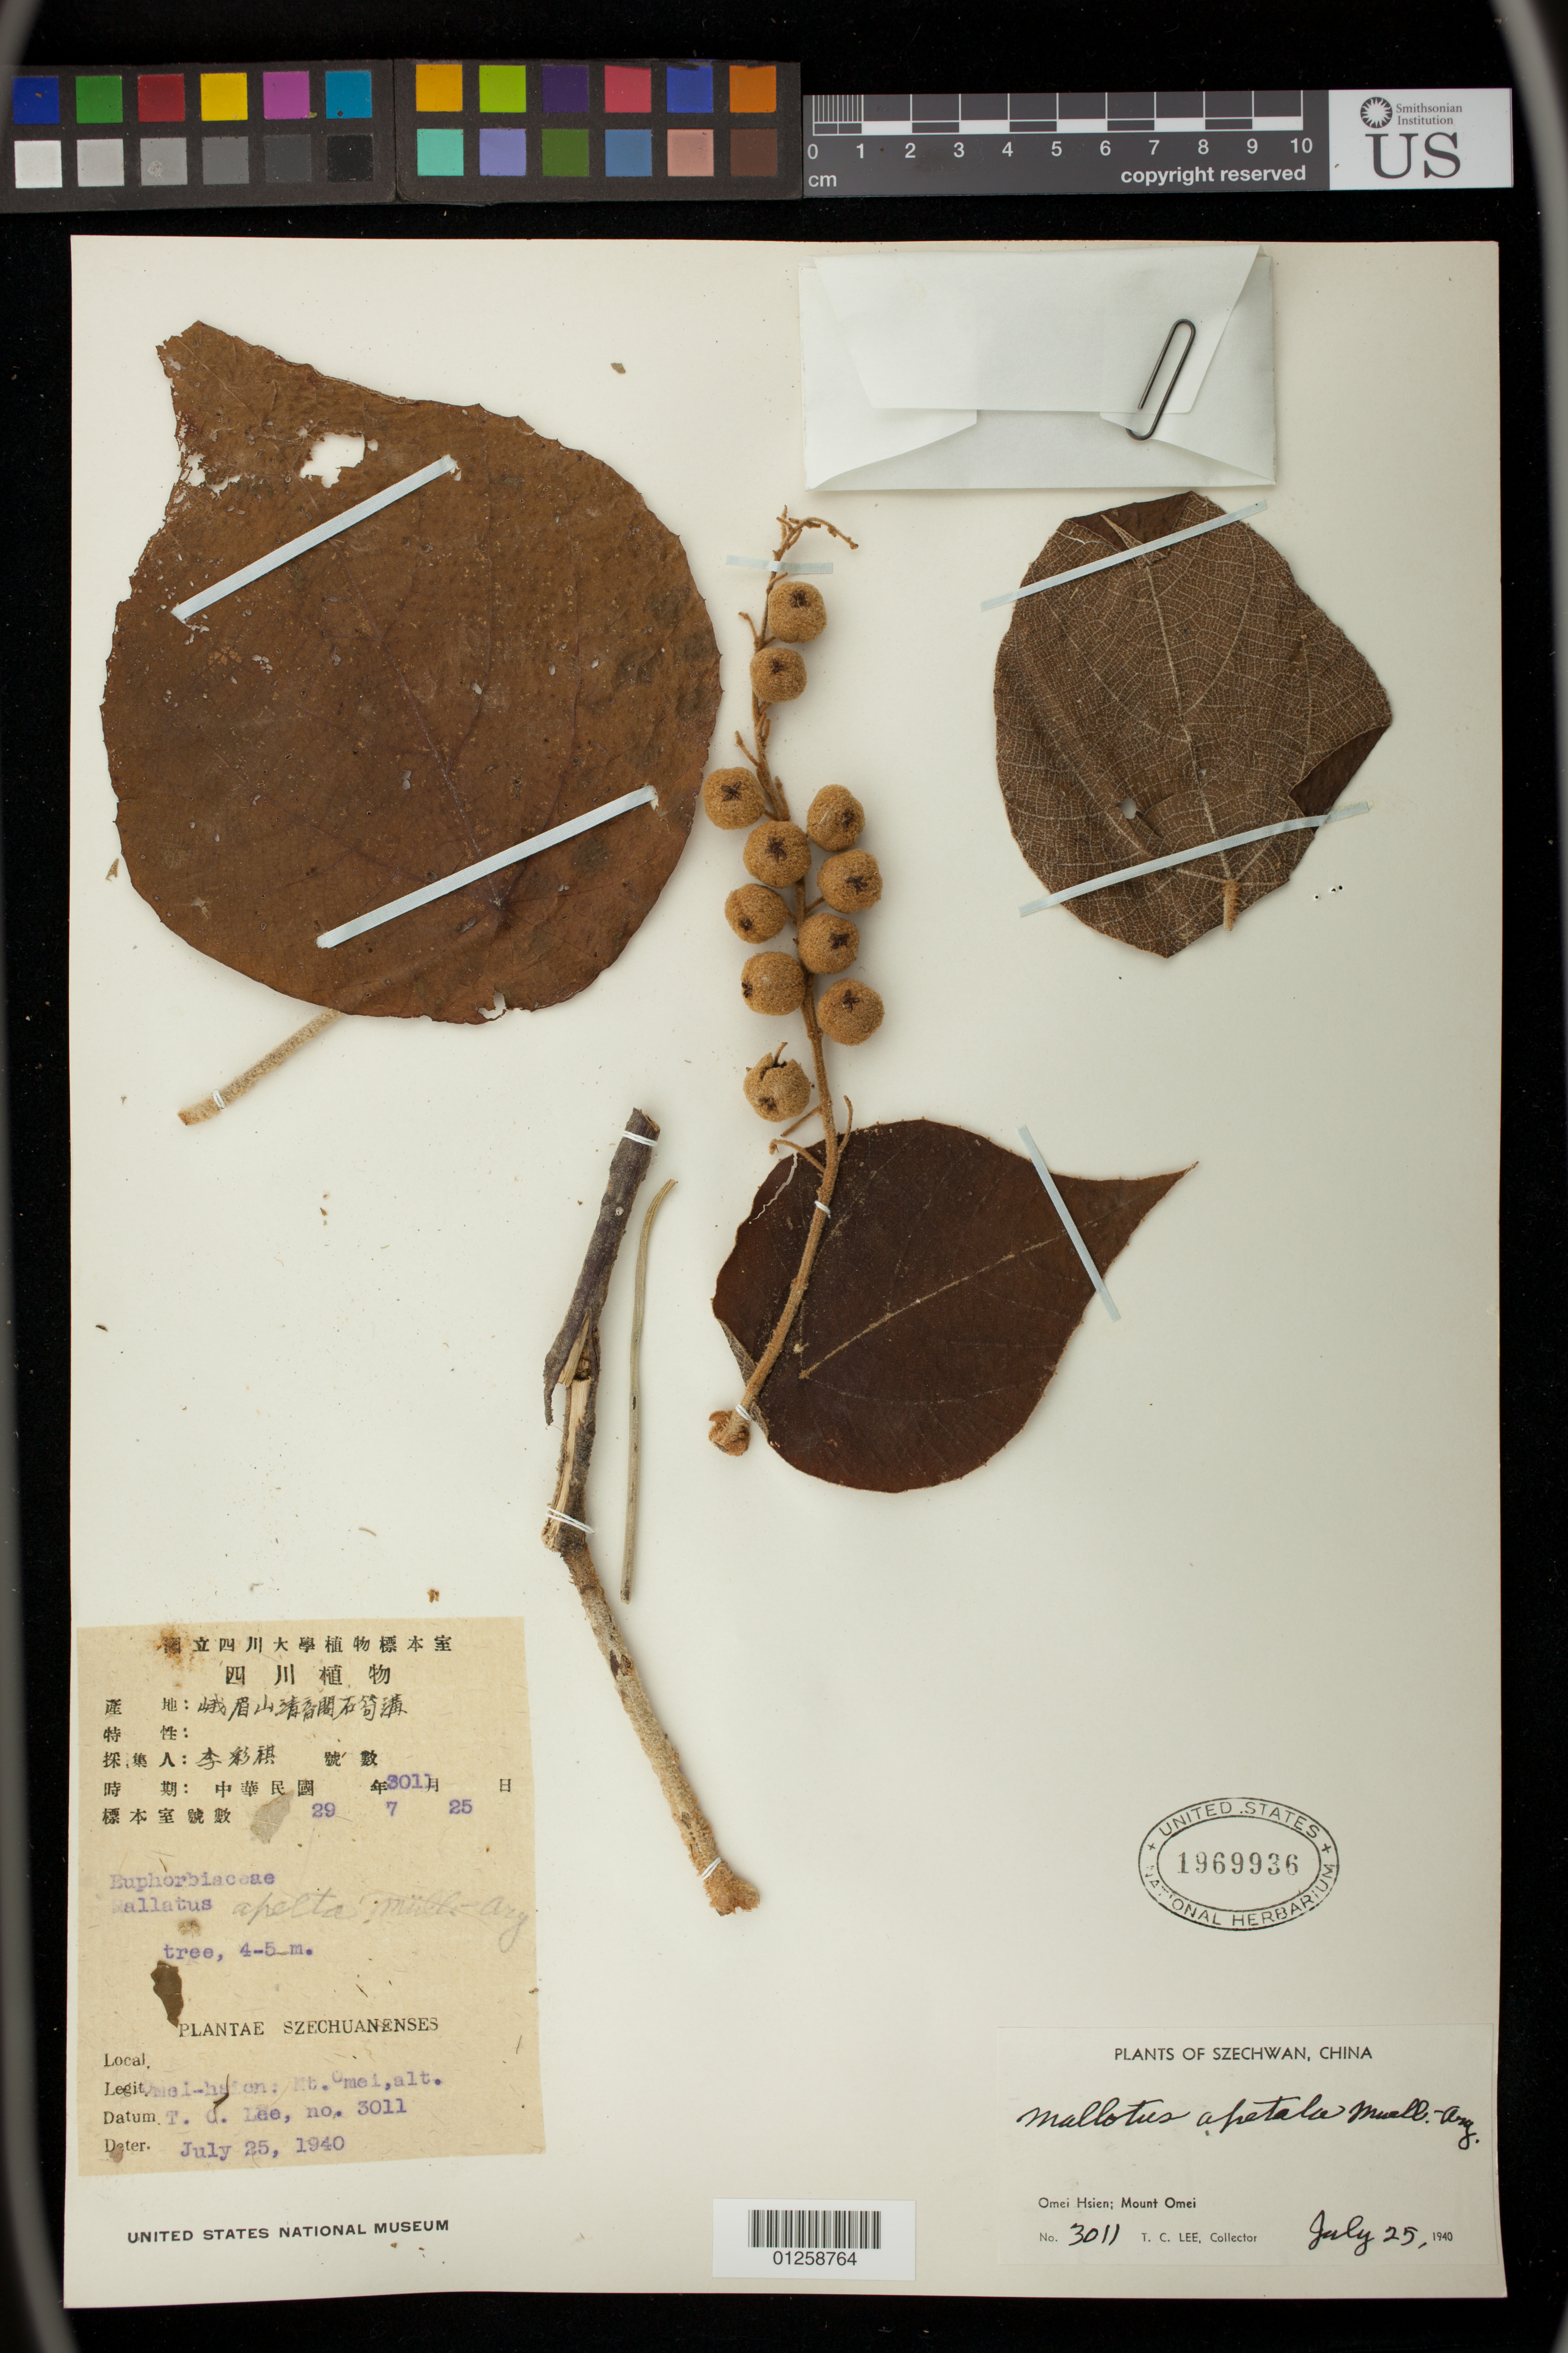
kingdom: Plantae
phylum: Tracheophyta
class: Magnoliopsida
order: Malpighiales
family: Euphorbiaceae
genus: Mallotus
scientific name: Mallotus apelta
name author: (Lour.) Müll. Arg.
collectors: T. Lee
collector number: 3011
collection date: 1940-07-25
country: China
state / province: Sichuan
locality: Omei Hsien; Mount Omei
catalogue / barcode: US 1969936